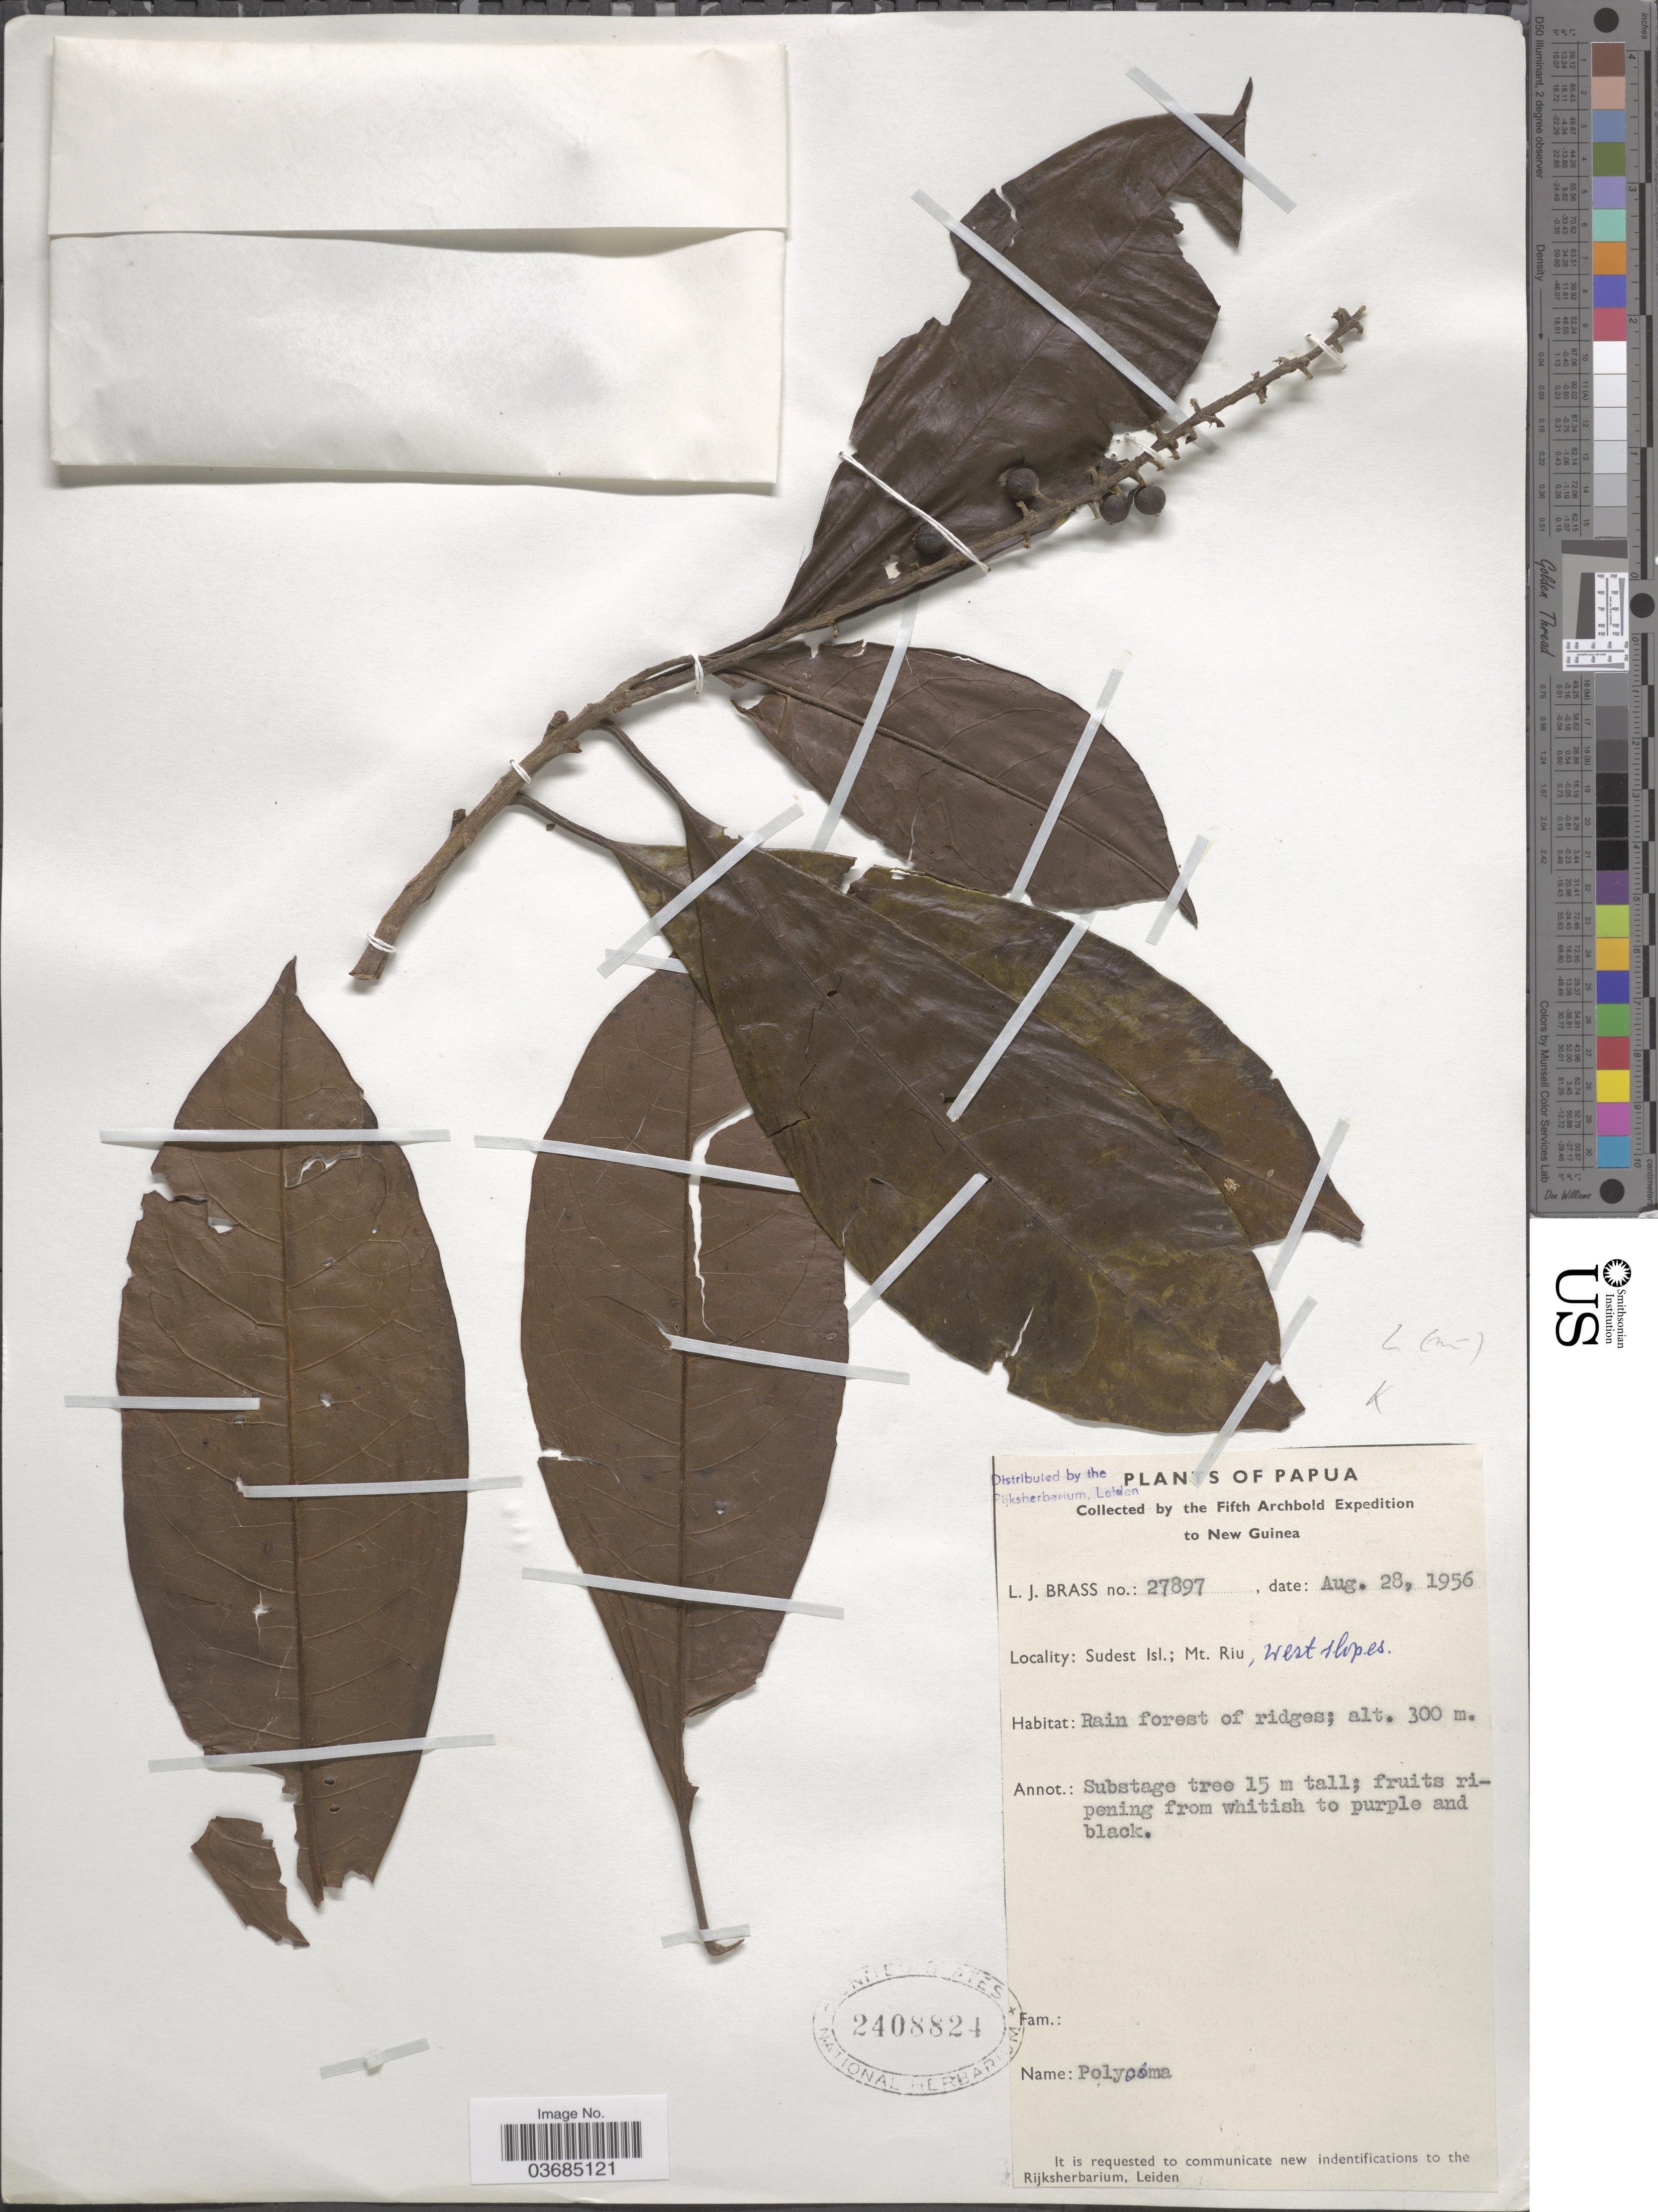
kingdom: Plantae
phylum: Tracheophyta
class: Magnoliopsida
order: Escalloniales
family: Escalloniaceae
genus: Polyosma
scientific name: Polyosma sp.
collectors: L. J. Brass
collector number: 27897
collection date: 1956-08-28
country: Papua New Guinea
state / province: Milne Bay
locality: The Fifth Archbold Expedition to New Guinea. Sudest Isl.; Mt. Riu, west slopes.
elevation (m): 300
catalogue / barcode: US 2408824